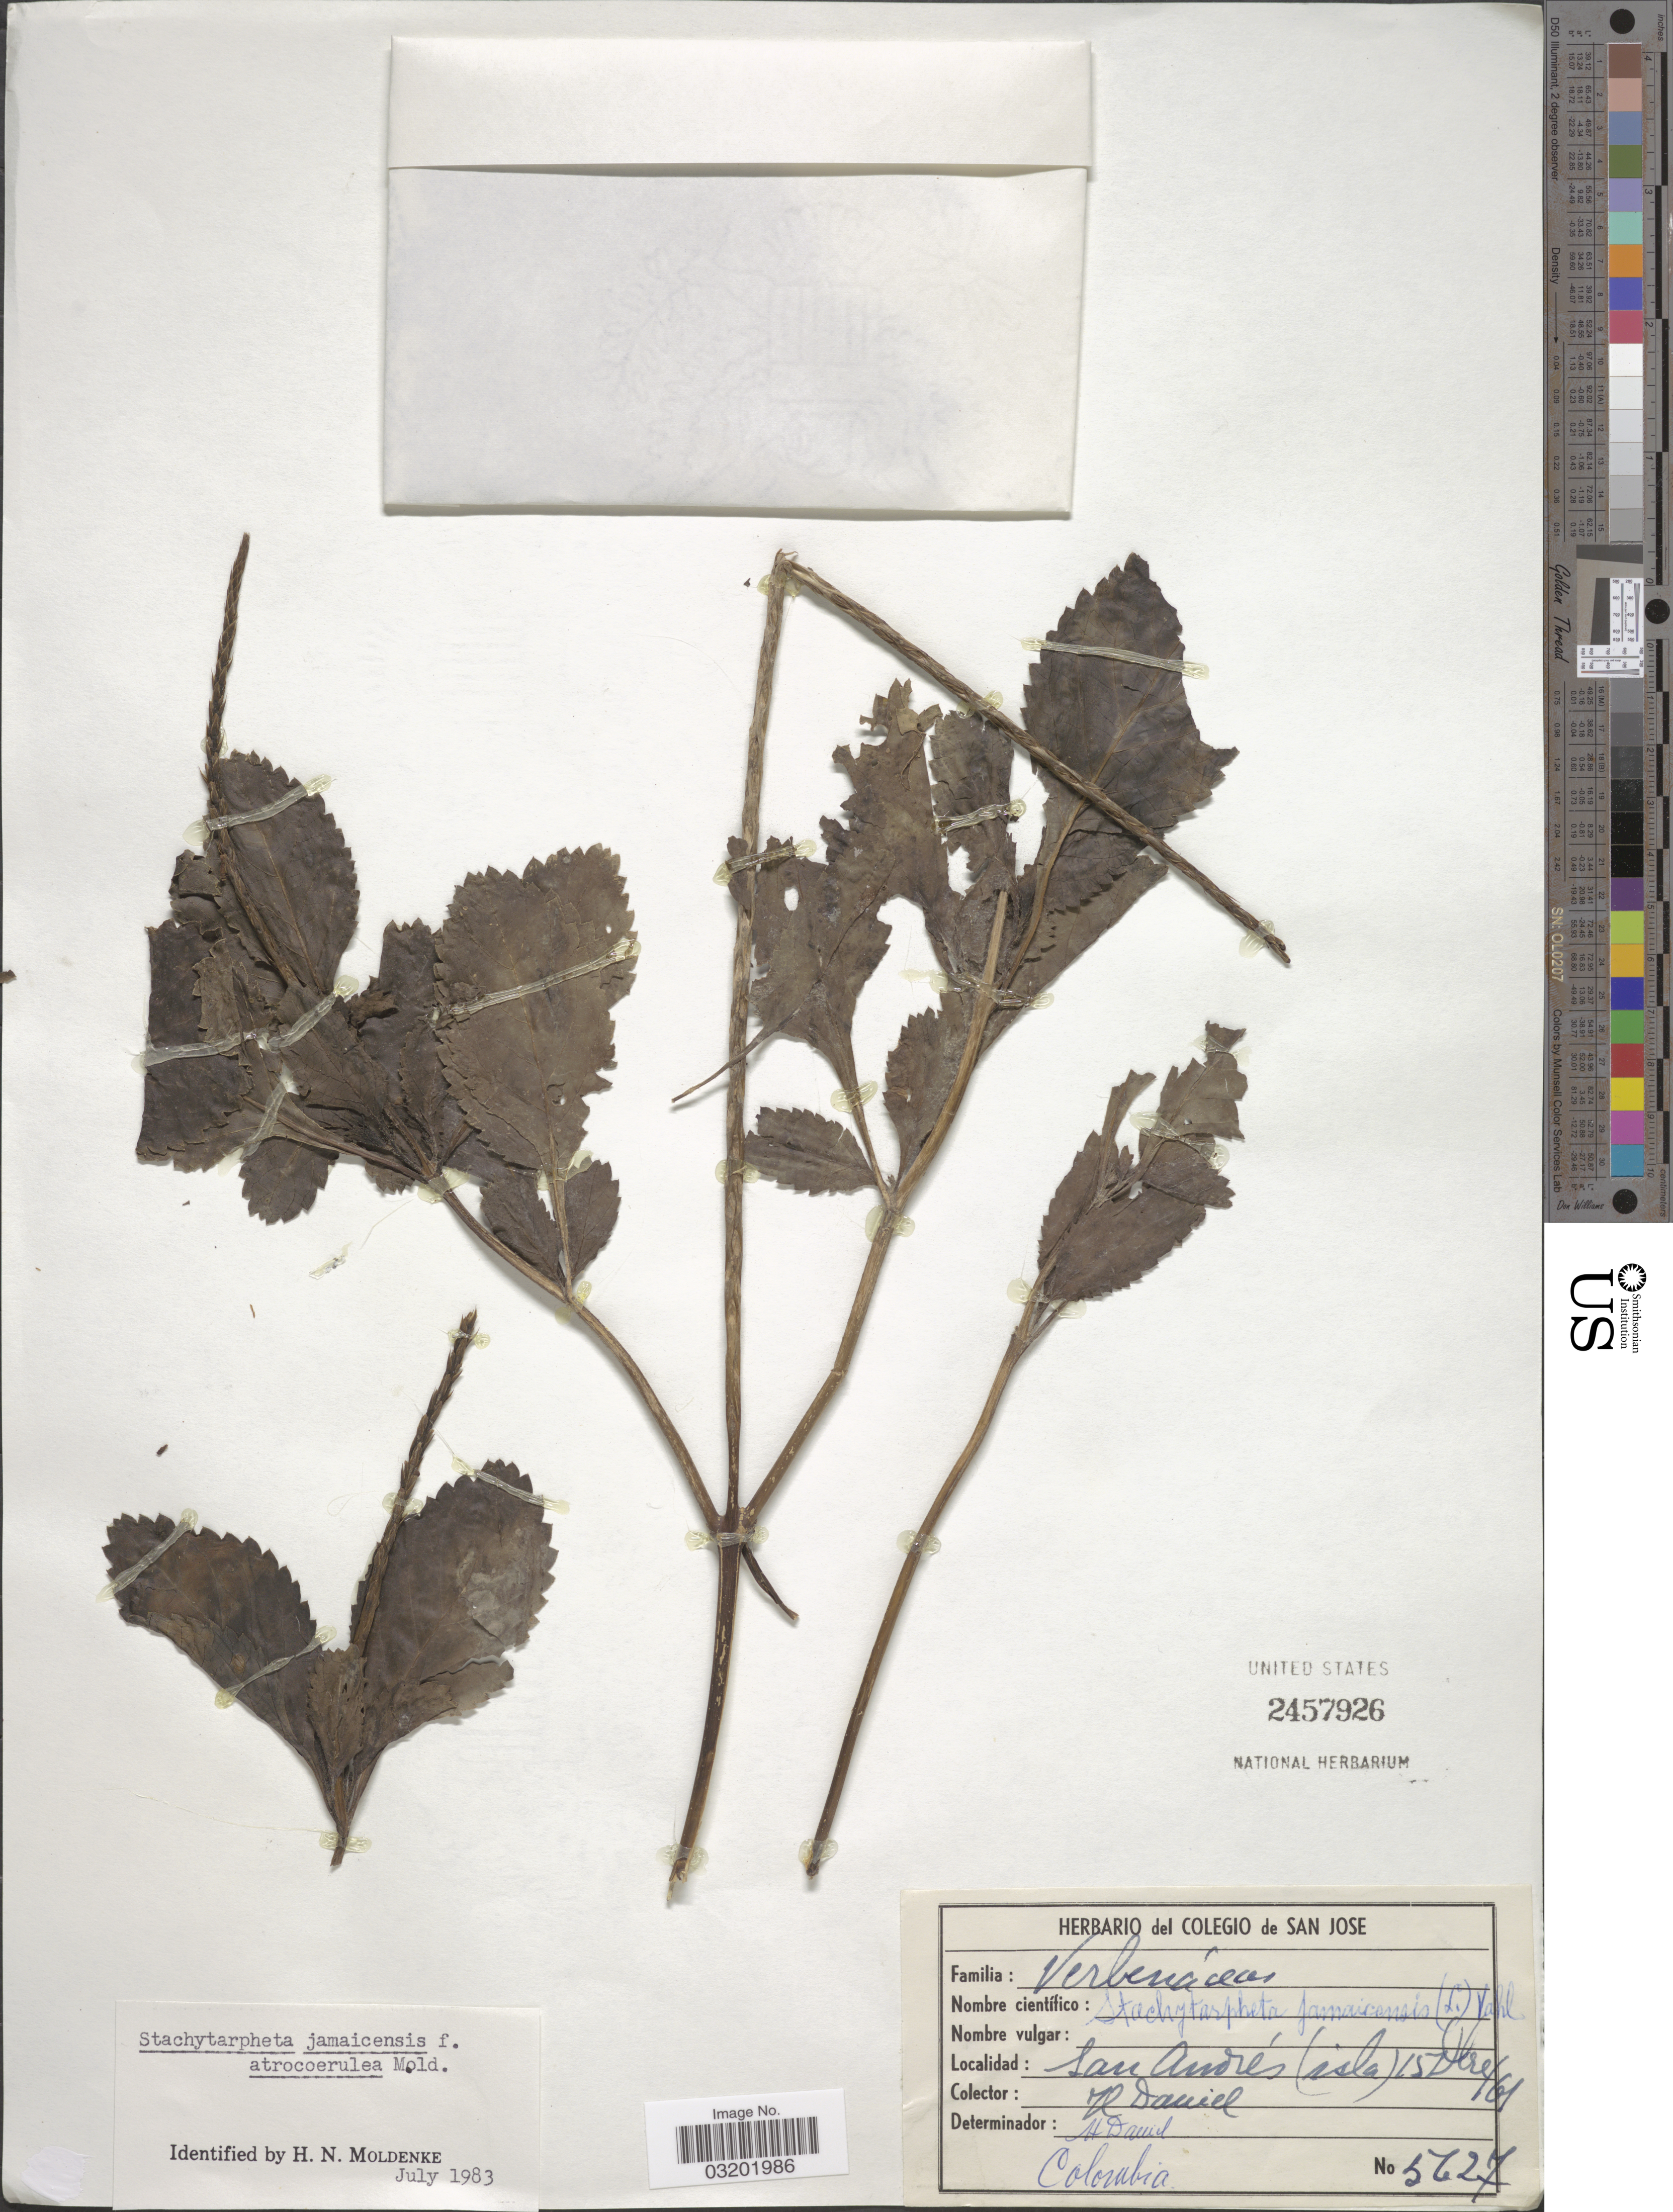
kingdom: Plantae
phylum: Tracheophyta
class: Magnoliopsida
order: Lamiales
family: Verbenaceae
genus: Stachytarpheta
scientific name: Stachytarpheta jamaicensis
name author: (L.) Vahl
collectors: H. Daniel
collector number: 5627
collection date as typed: Transcribed d/m/y: 15/12/61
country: Colombia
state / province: San Andres y Providencia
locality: San Andrés (isla).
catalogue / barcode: US 2457926